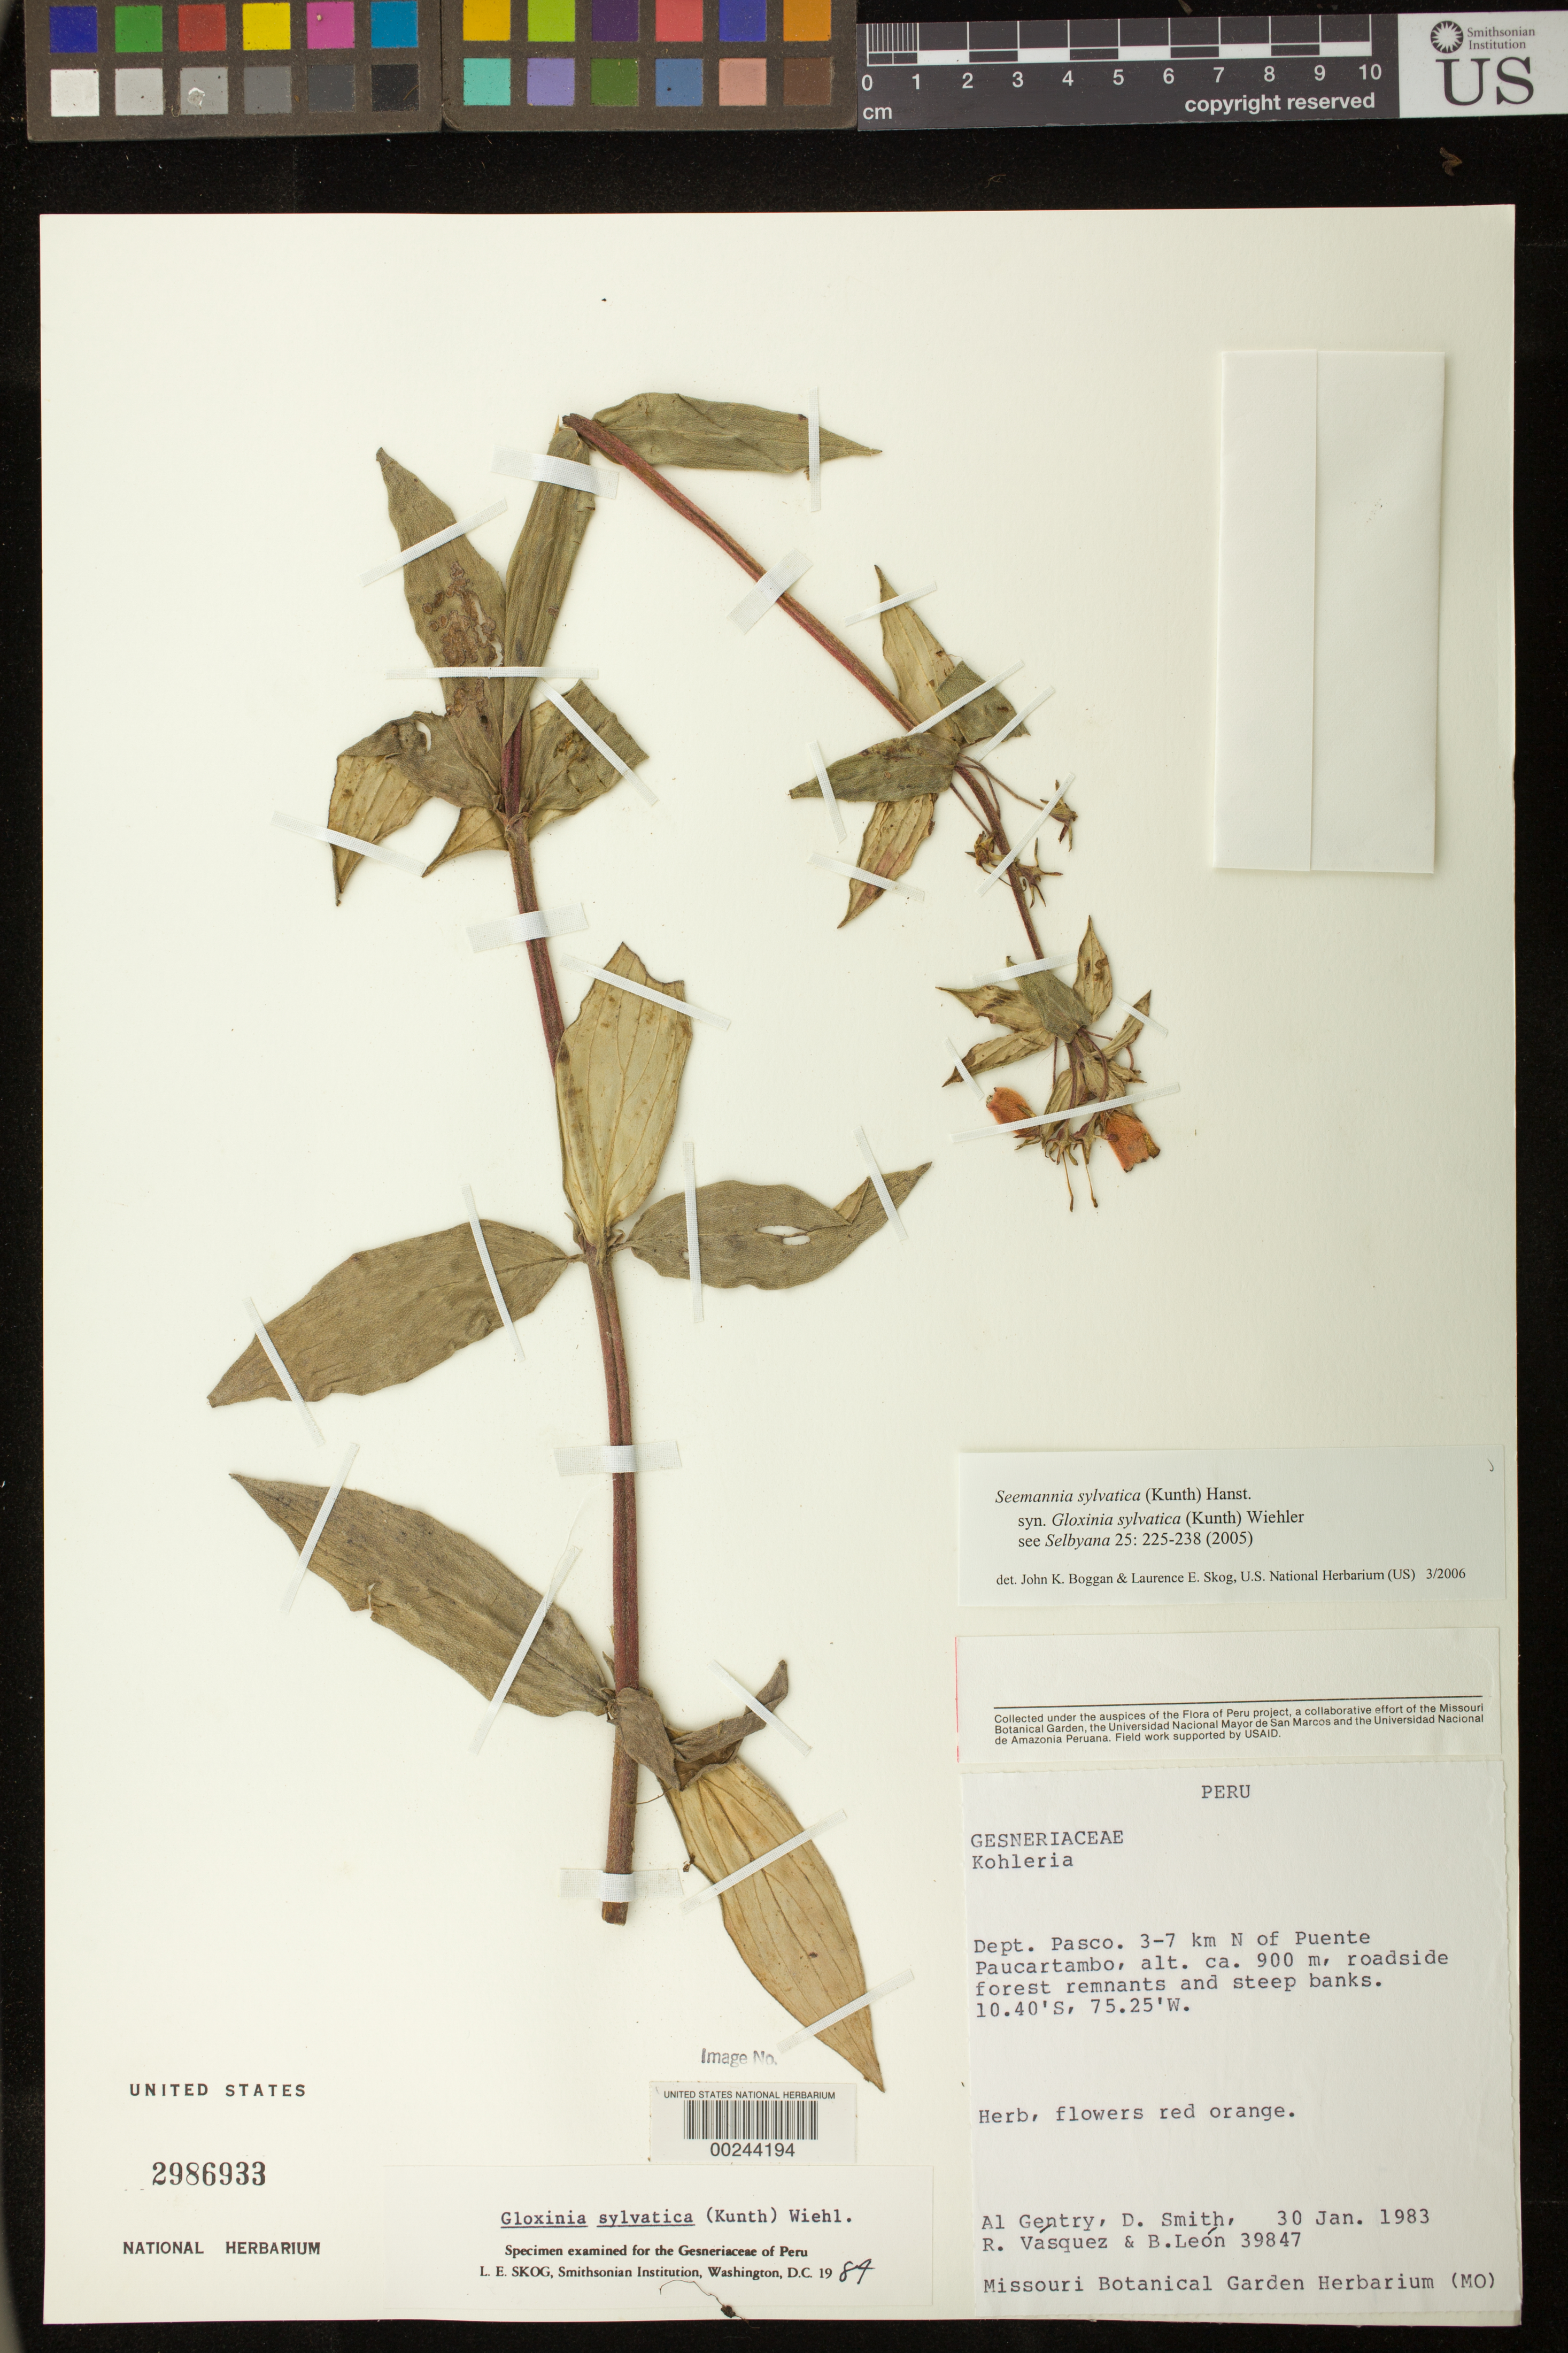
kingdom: Plantae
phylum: Tracheophyta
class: Magnoliopsida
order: Lamiales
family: Gesneriaceae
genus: Seemannia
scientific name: Seemannia sylvatica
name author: (Kunth) Hanst.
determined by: Boggan, J. K.; Skog, L. E.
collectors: A. H. Gentry, D. Smith, R. Vásquez & B. De Leon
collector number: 39847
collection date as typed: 30 Jan 1983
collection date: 1983-01-30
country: Peru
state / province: Pasco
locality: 3-7 km N of Puente Paucartambo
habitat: Roadside forest remnants and steep banks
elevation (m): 900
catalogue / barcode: US 2986933